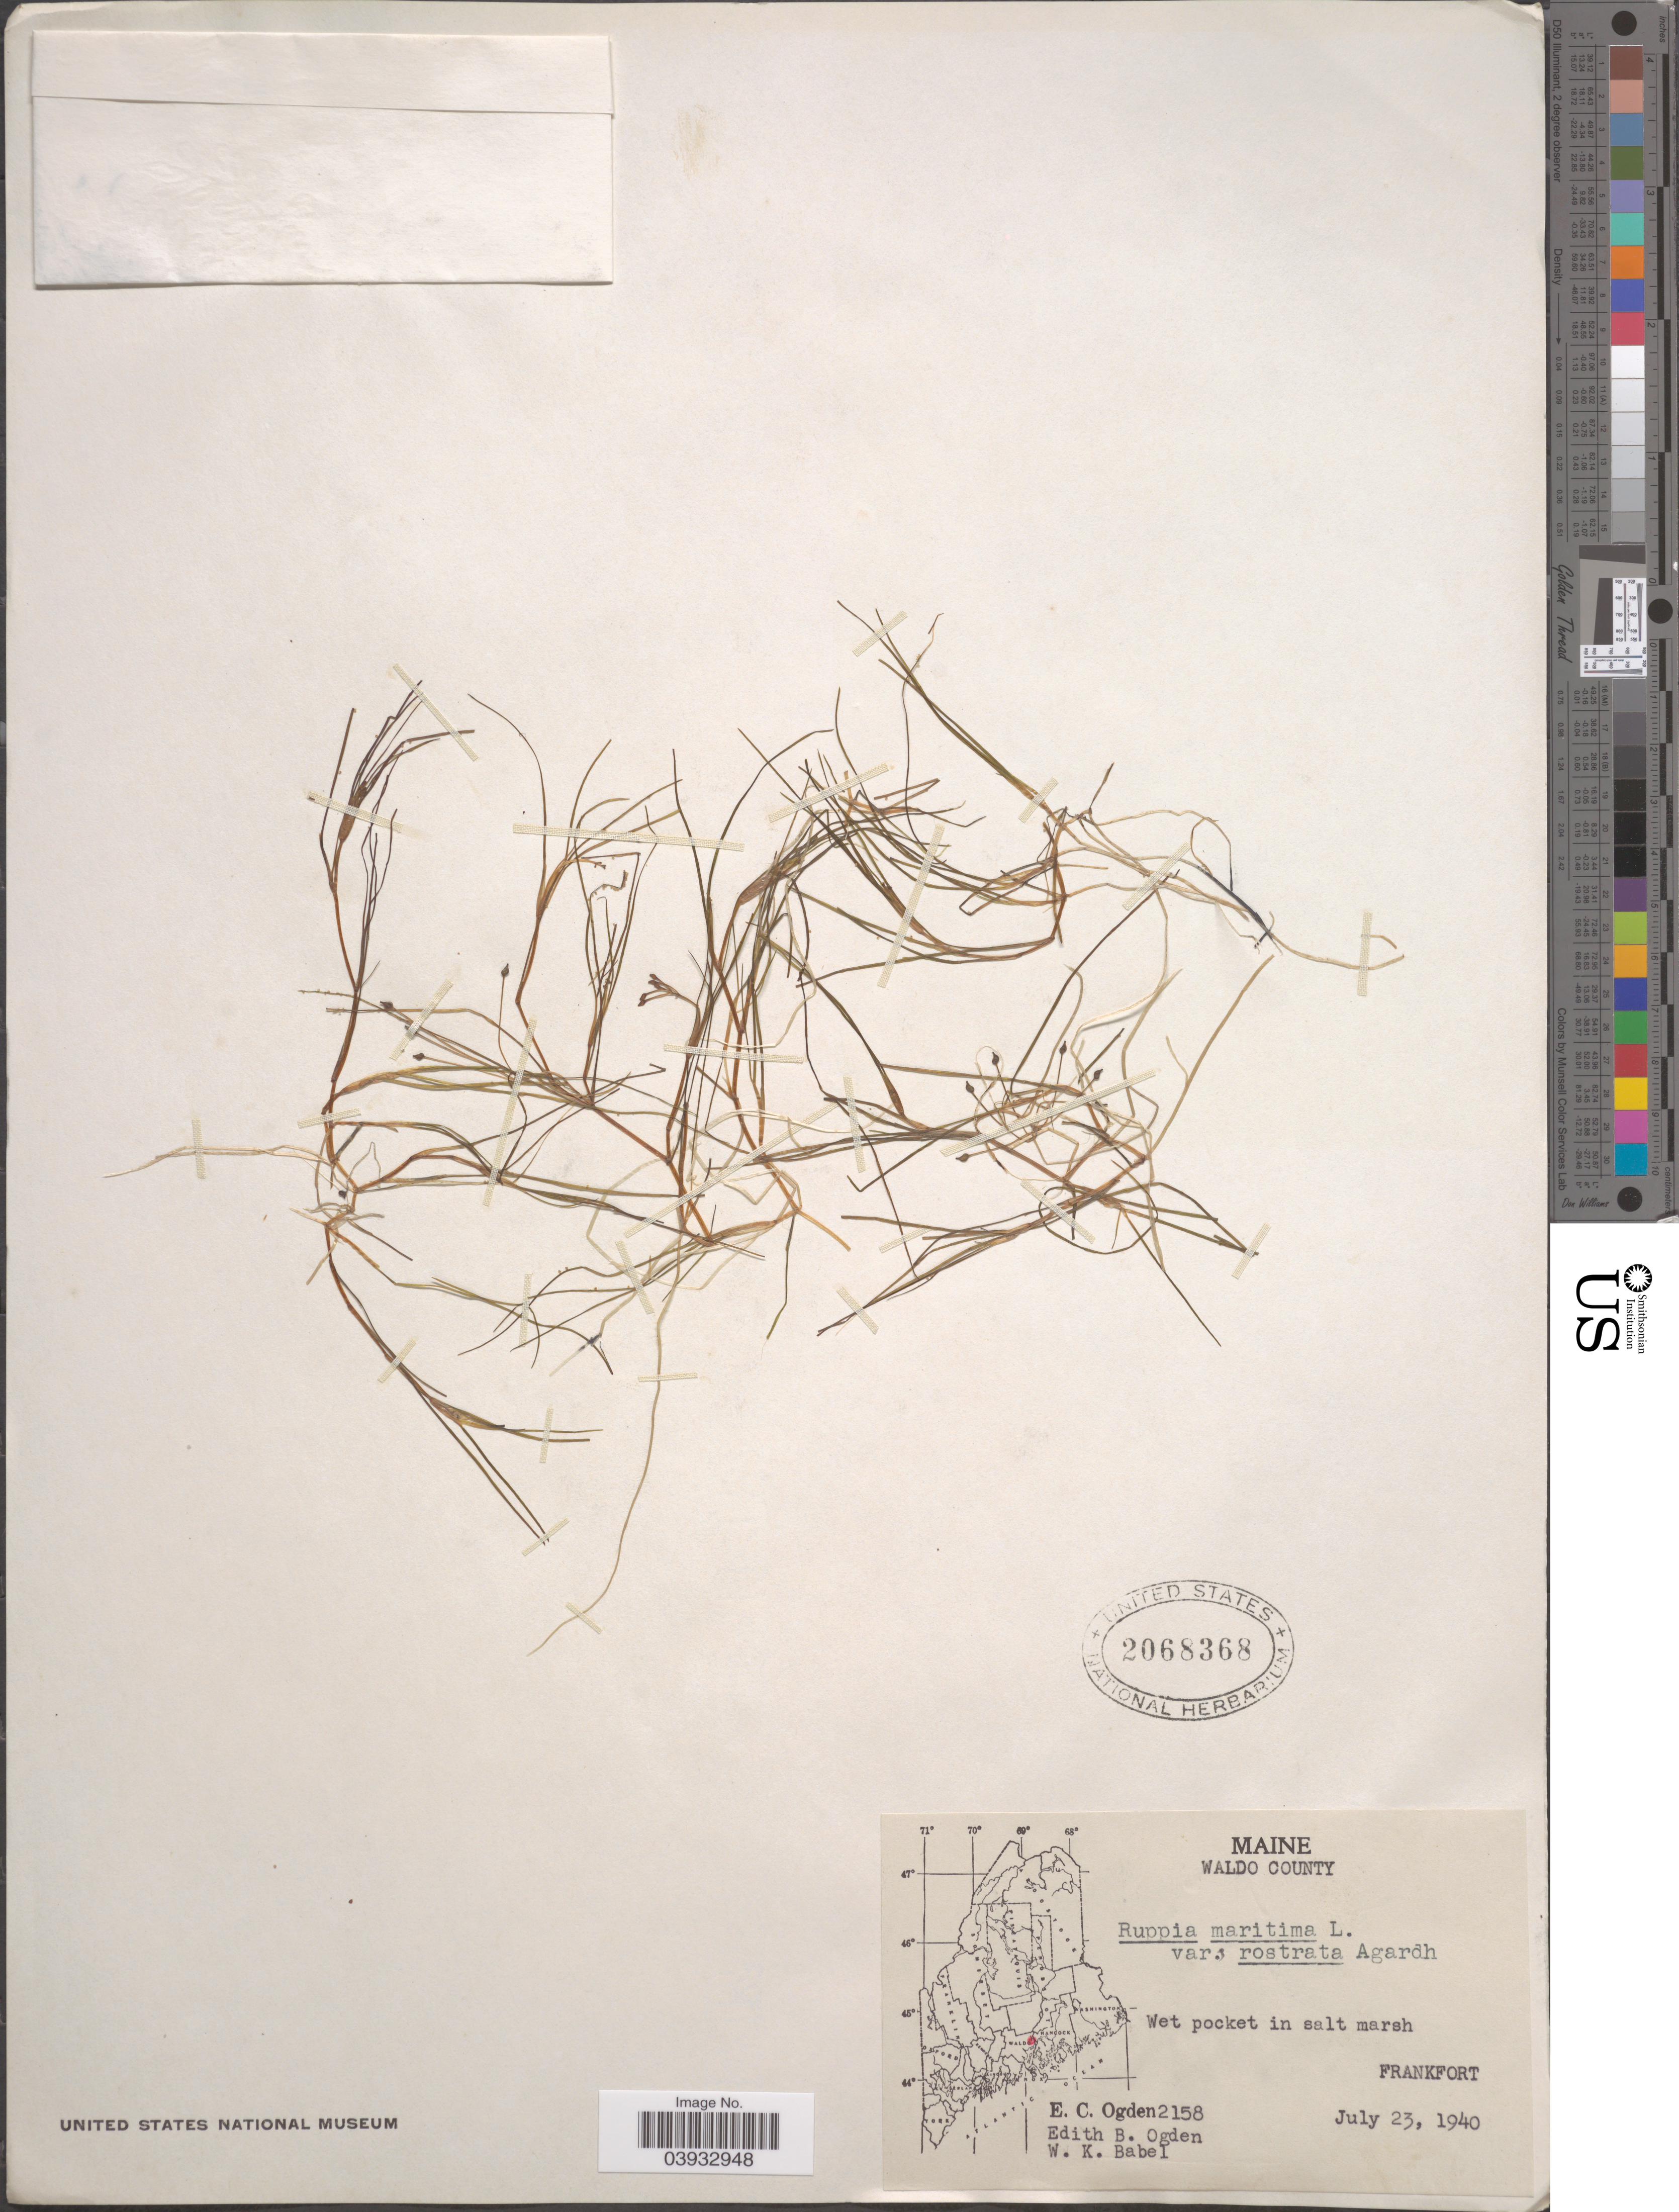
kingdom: Plantae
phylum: Tracheophyta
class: Liliopsida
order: Alismatales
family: Ruppiaceae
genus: Ruppia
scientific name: Ruppia maritima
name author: L.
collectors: E. Ogden, E. Ogden & W. Babel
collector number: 2158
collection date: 1940-07-23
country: United States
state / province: Maine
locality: Waldo County. Frankfort.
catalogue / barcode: US 2068368